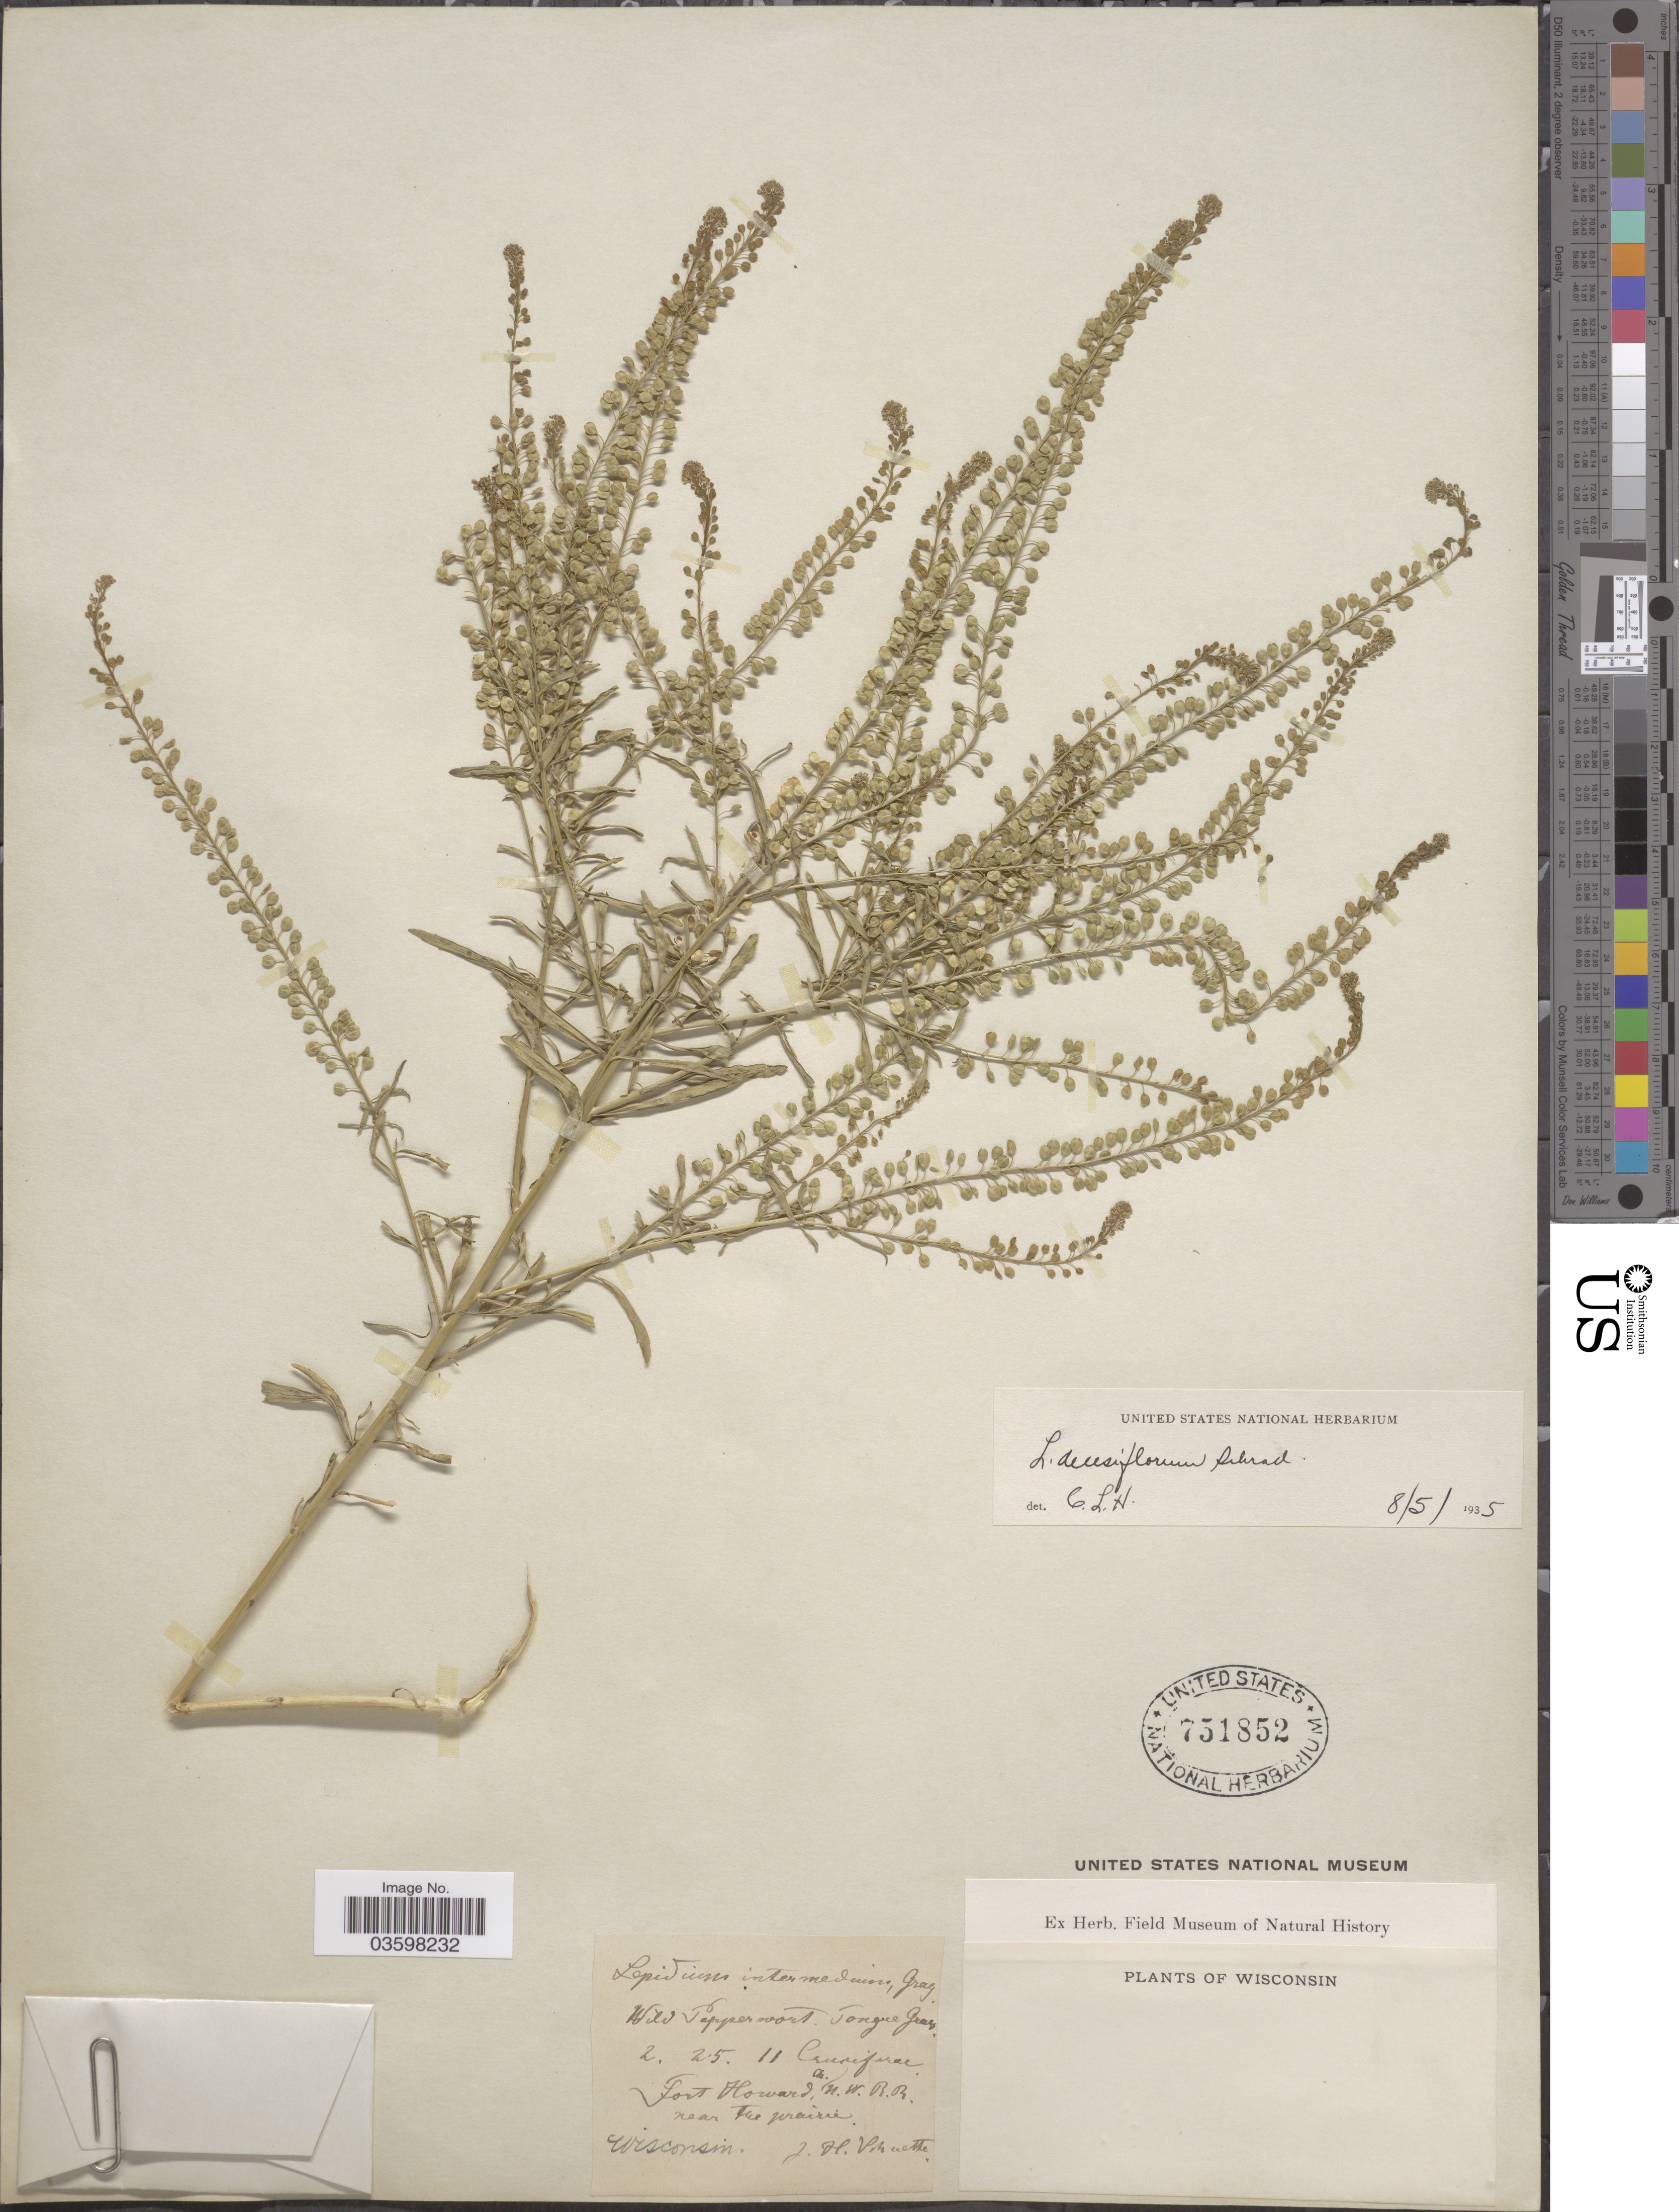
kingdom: Plantae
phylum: Tracheophyta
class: Magnoliopsida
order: Brassicales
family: Brassicaceae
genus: Lepidium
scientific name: Lepidium densiflorum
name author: Schrad.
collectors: J. H. Schuette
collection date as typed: Transcribed d/m/y: 25/2/11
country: United States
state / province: Wisconsin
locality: Fort Howard N.W. R.R. near the prairie.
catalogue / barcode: US 751852